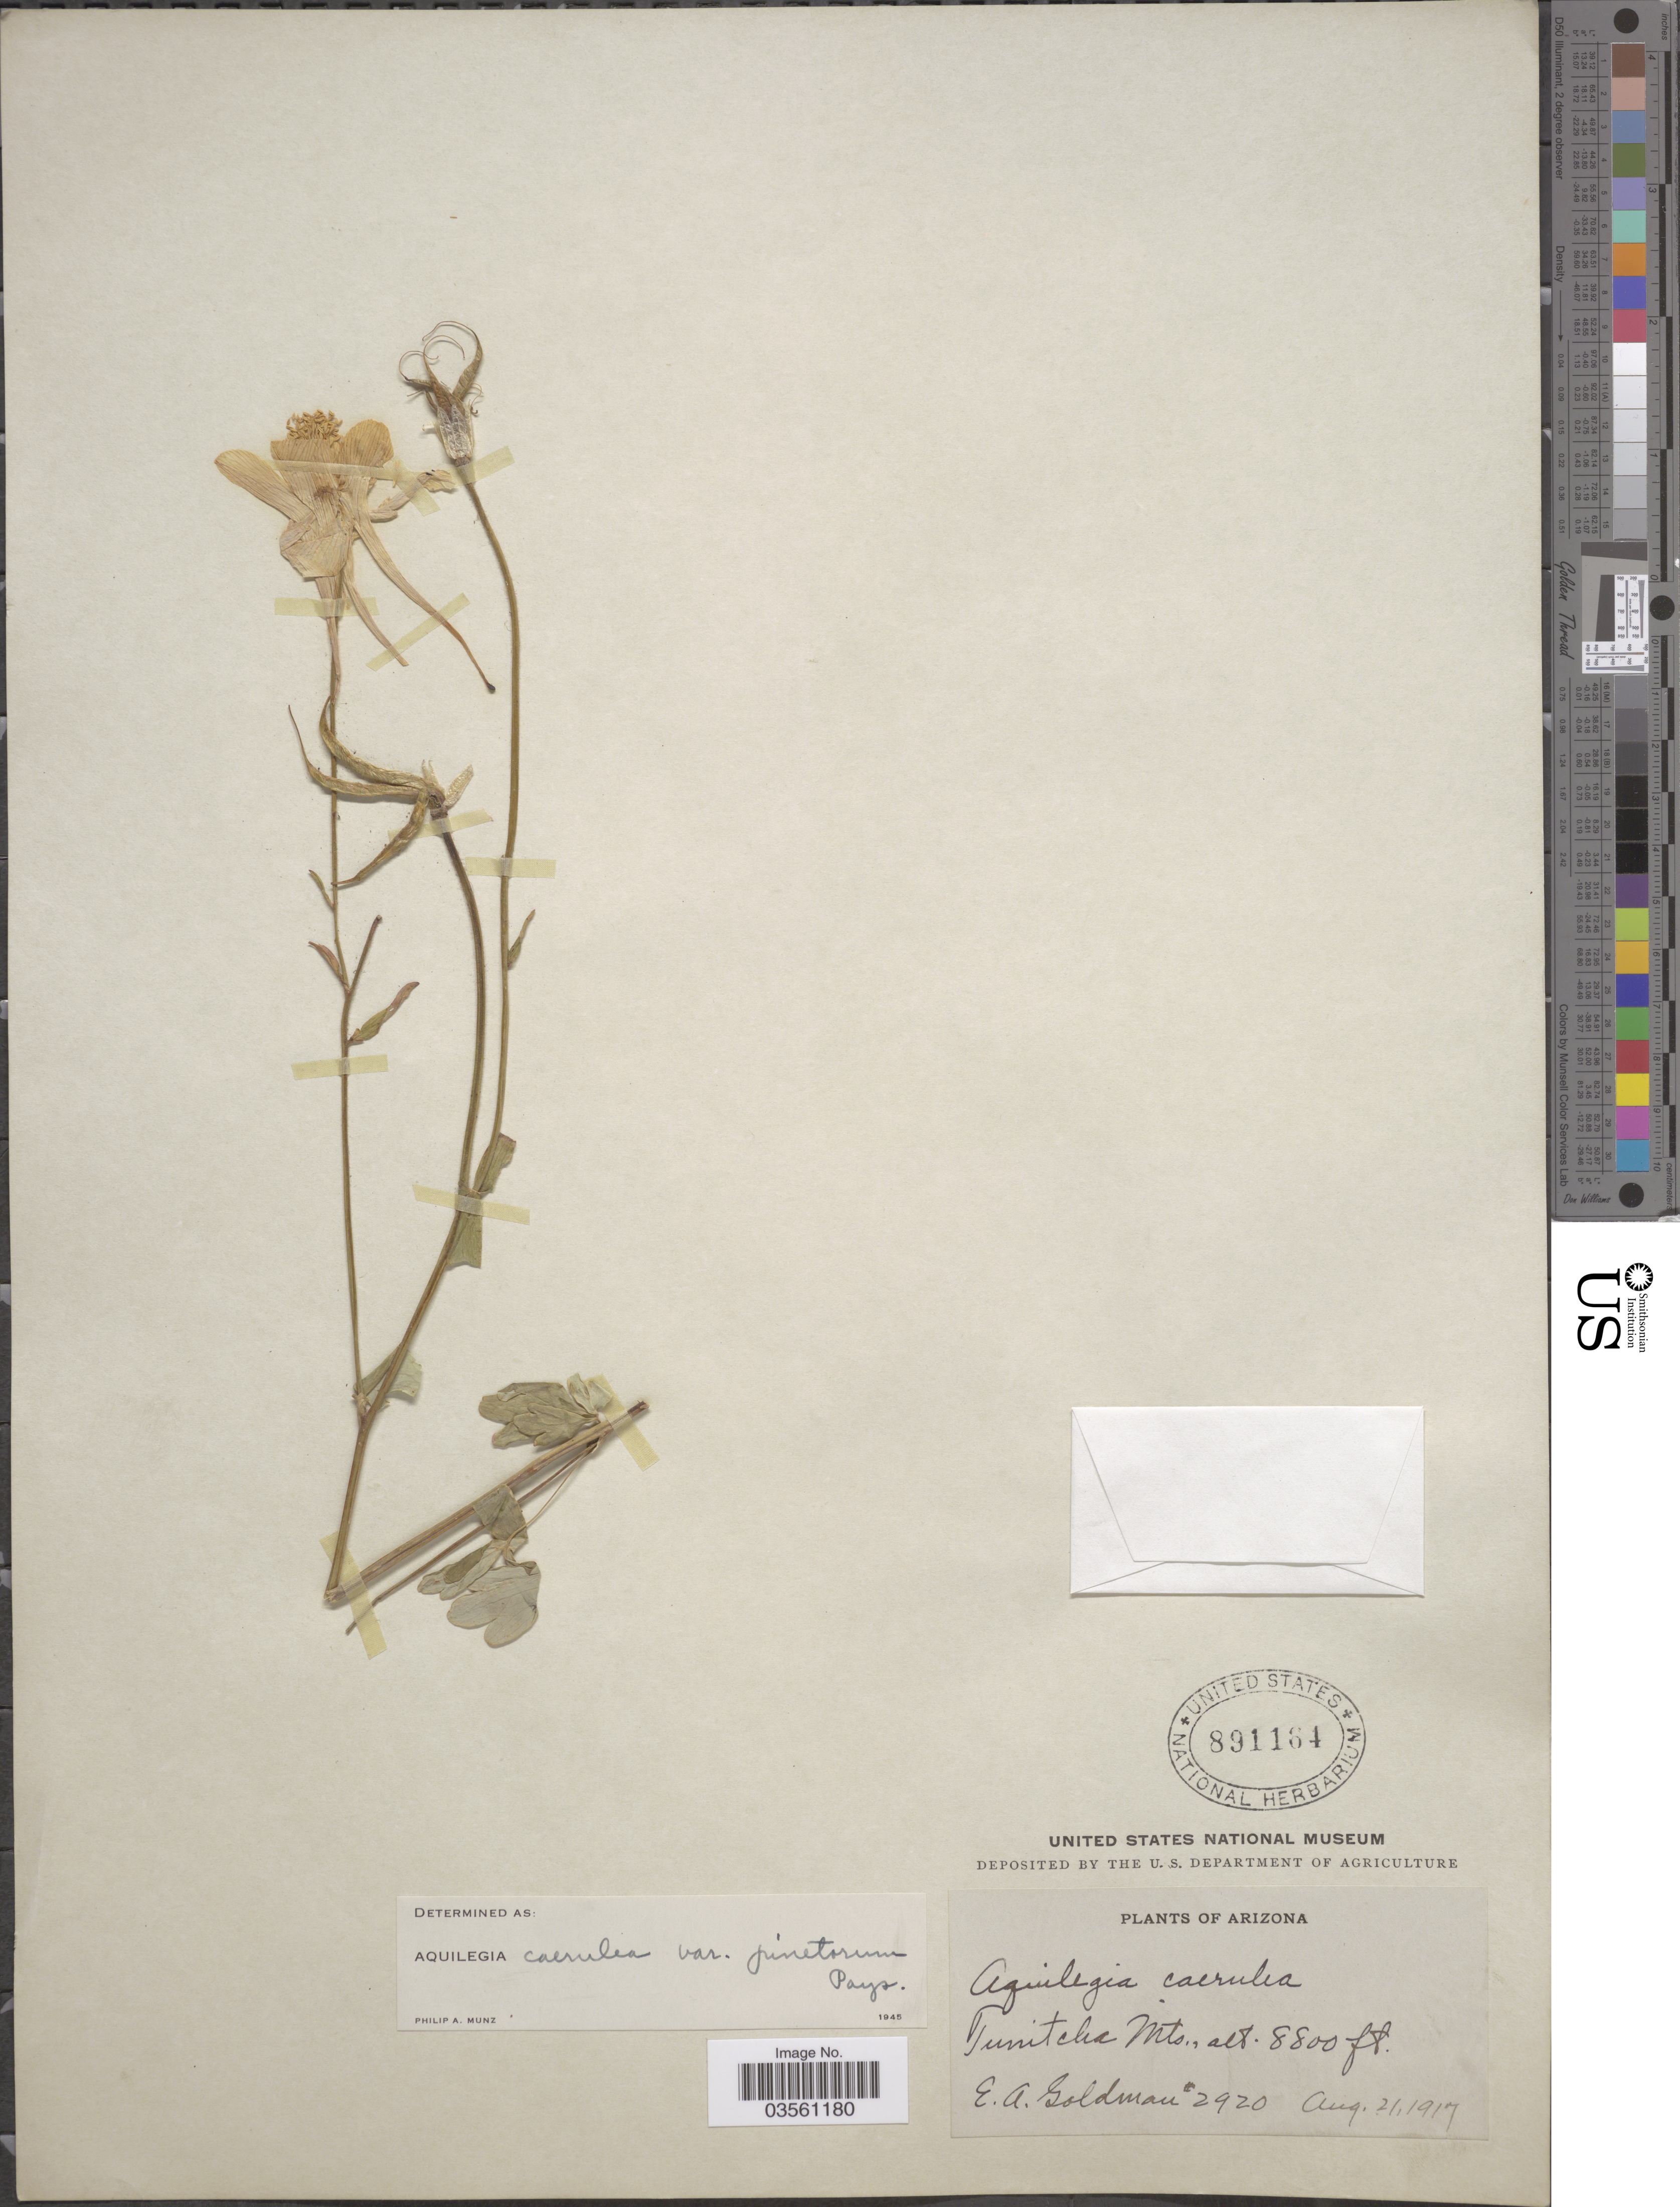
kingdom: Plantae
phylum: Tracheophyta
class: Magnoliopsida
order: Ranunculales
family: Ranunculaceae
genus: Aquilegia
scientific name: Aquilegia coerulea var. pinetorum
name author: E. James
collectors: E. A. Goldman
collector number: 2920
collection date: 1917-08-21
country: United States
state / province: Arizona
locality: Tunitcha Mts.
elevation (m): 2682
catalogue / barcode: US 891164